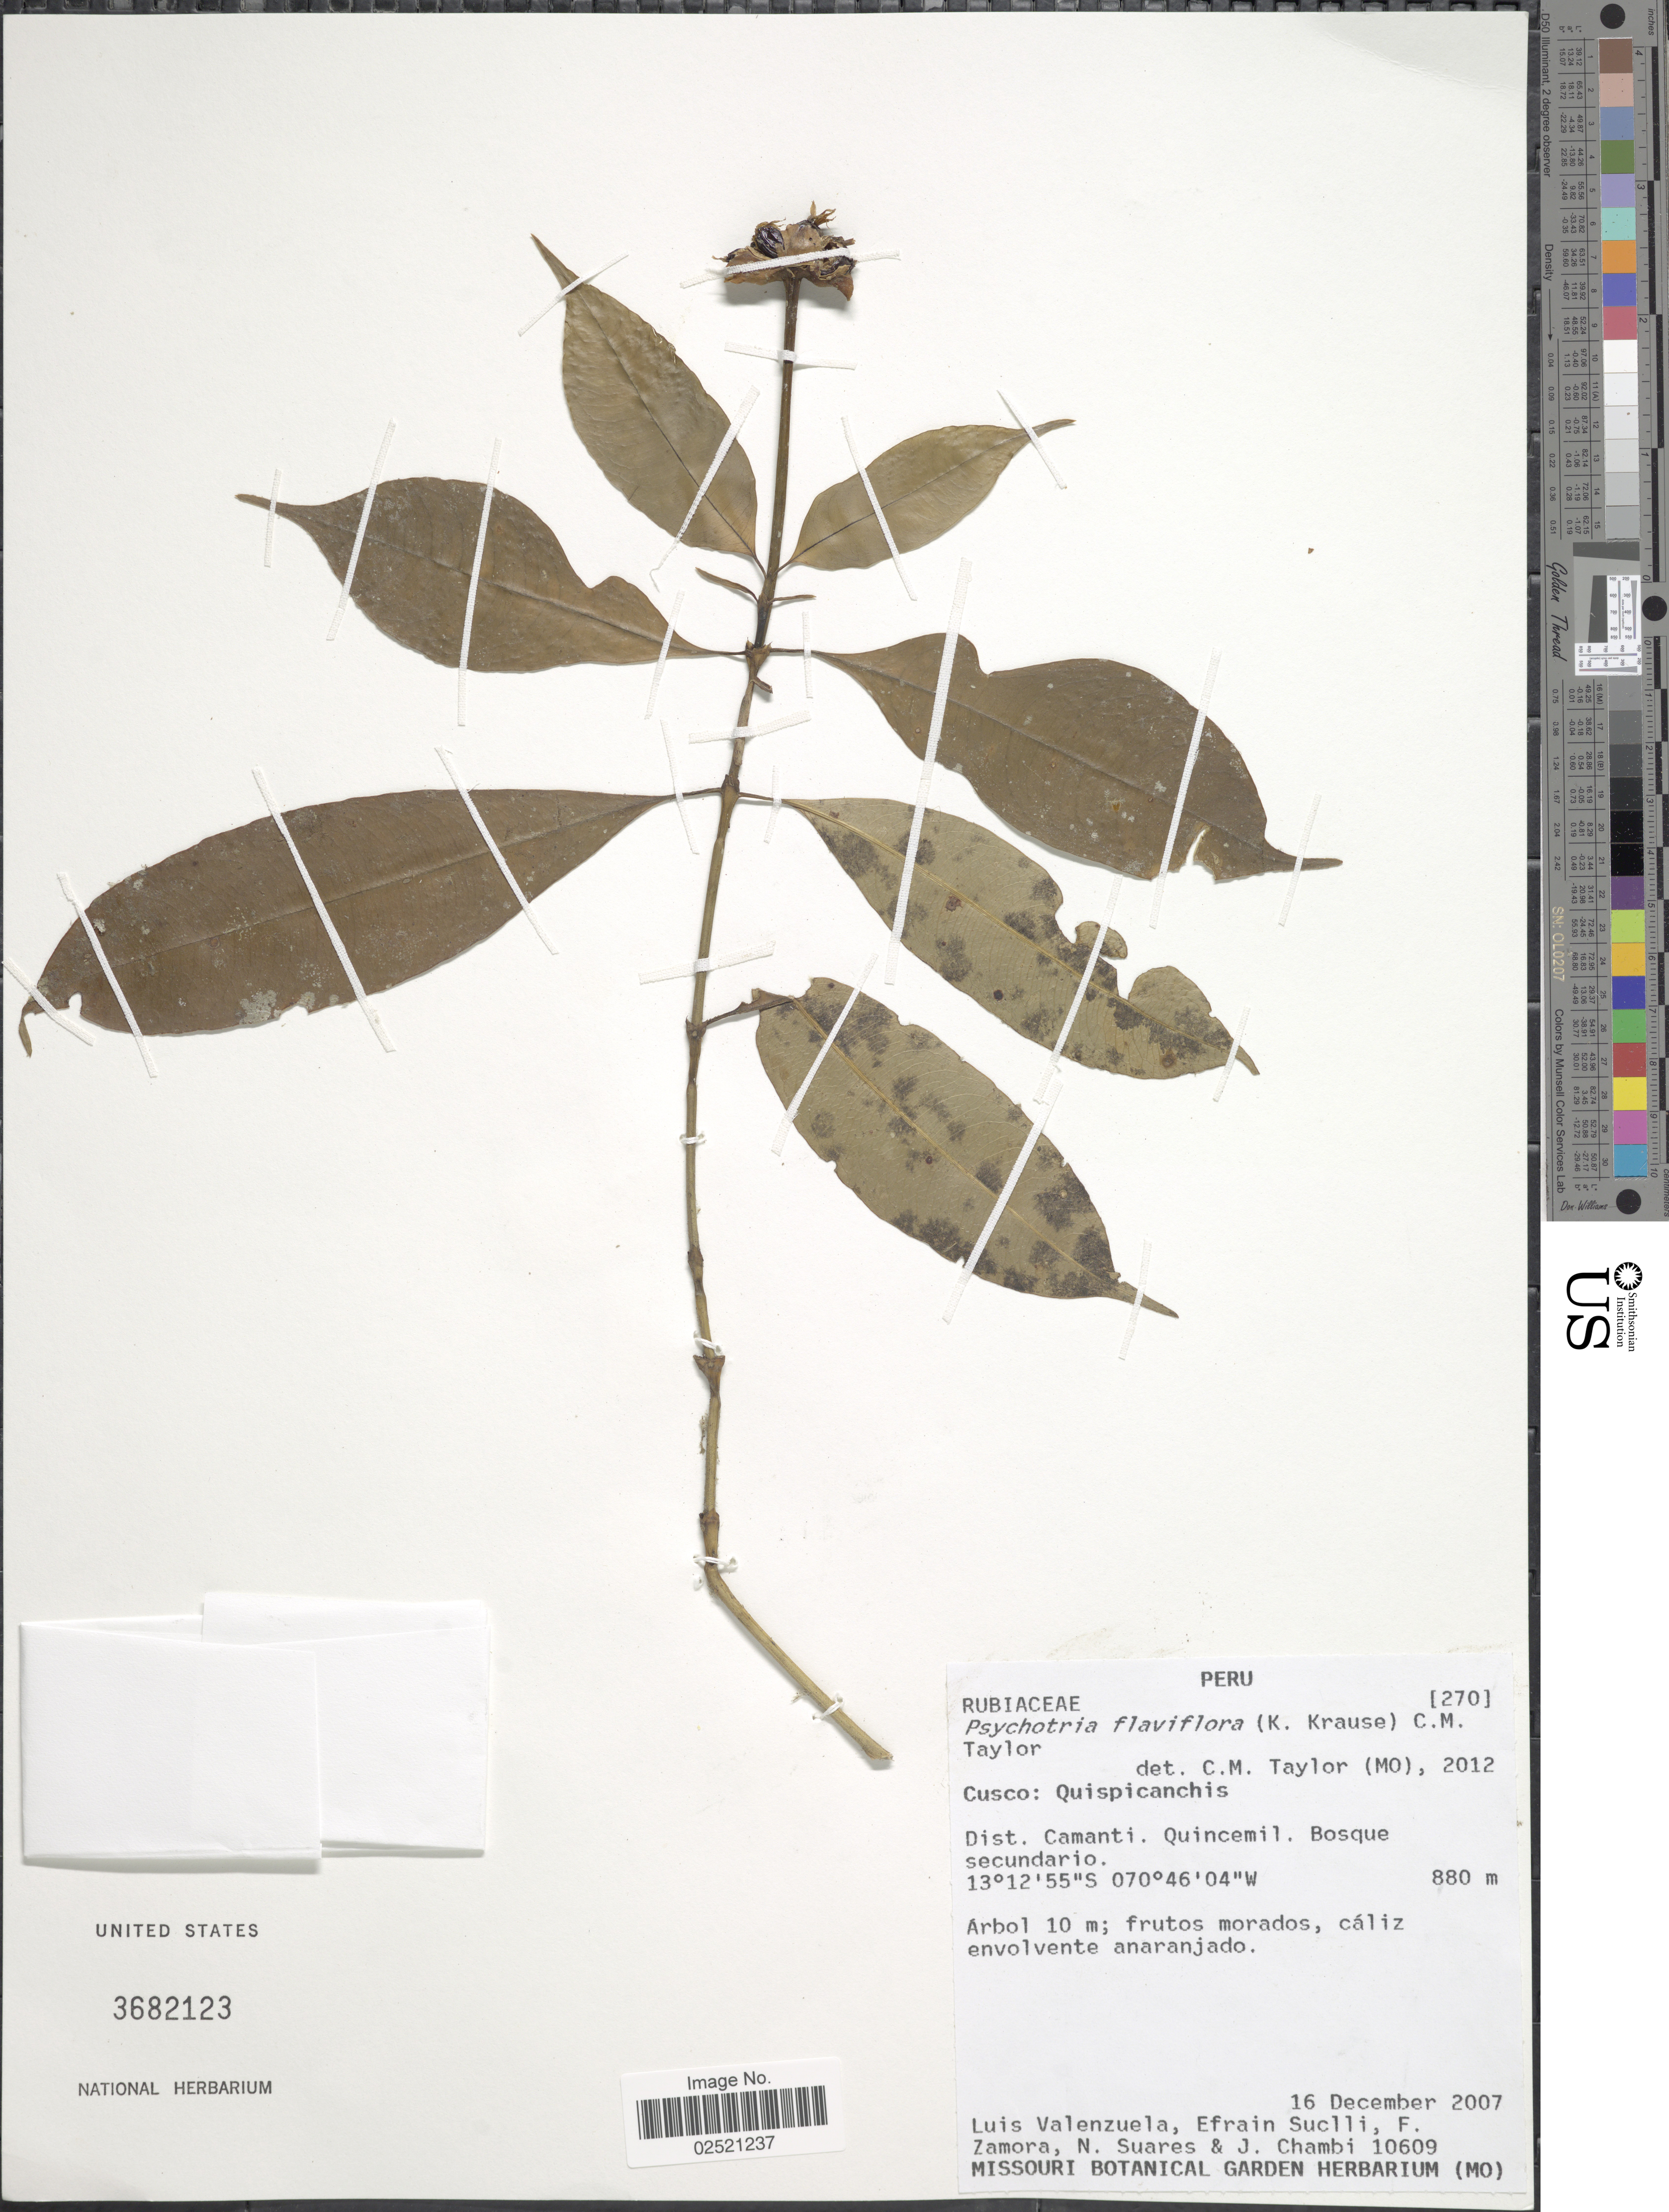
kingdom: Plantae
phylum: Tracheophyta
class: Magnoliopsida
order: Gentianales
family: Rubiaceae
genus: Psychotria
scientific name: Psychotria flaviflora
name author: (K. Krause) C.M. Taylor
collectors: L. Valenzuela, E. Suclli, F. Zamora, N. Suares & J. Chambi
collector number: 10609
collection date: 2007-12-16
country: Peru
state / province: Cusco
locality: Quispicanchis, Dist. Camanti, Quincemil.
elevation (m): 880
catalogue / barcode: US 3682123